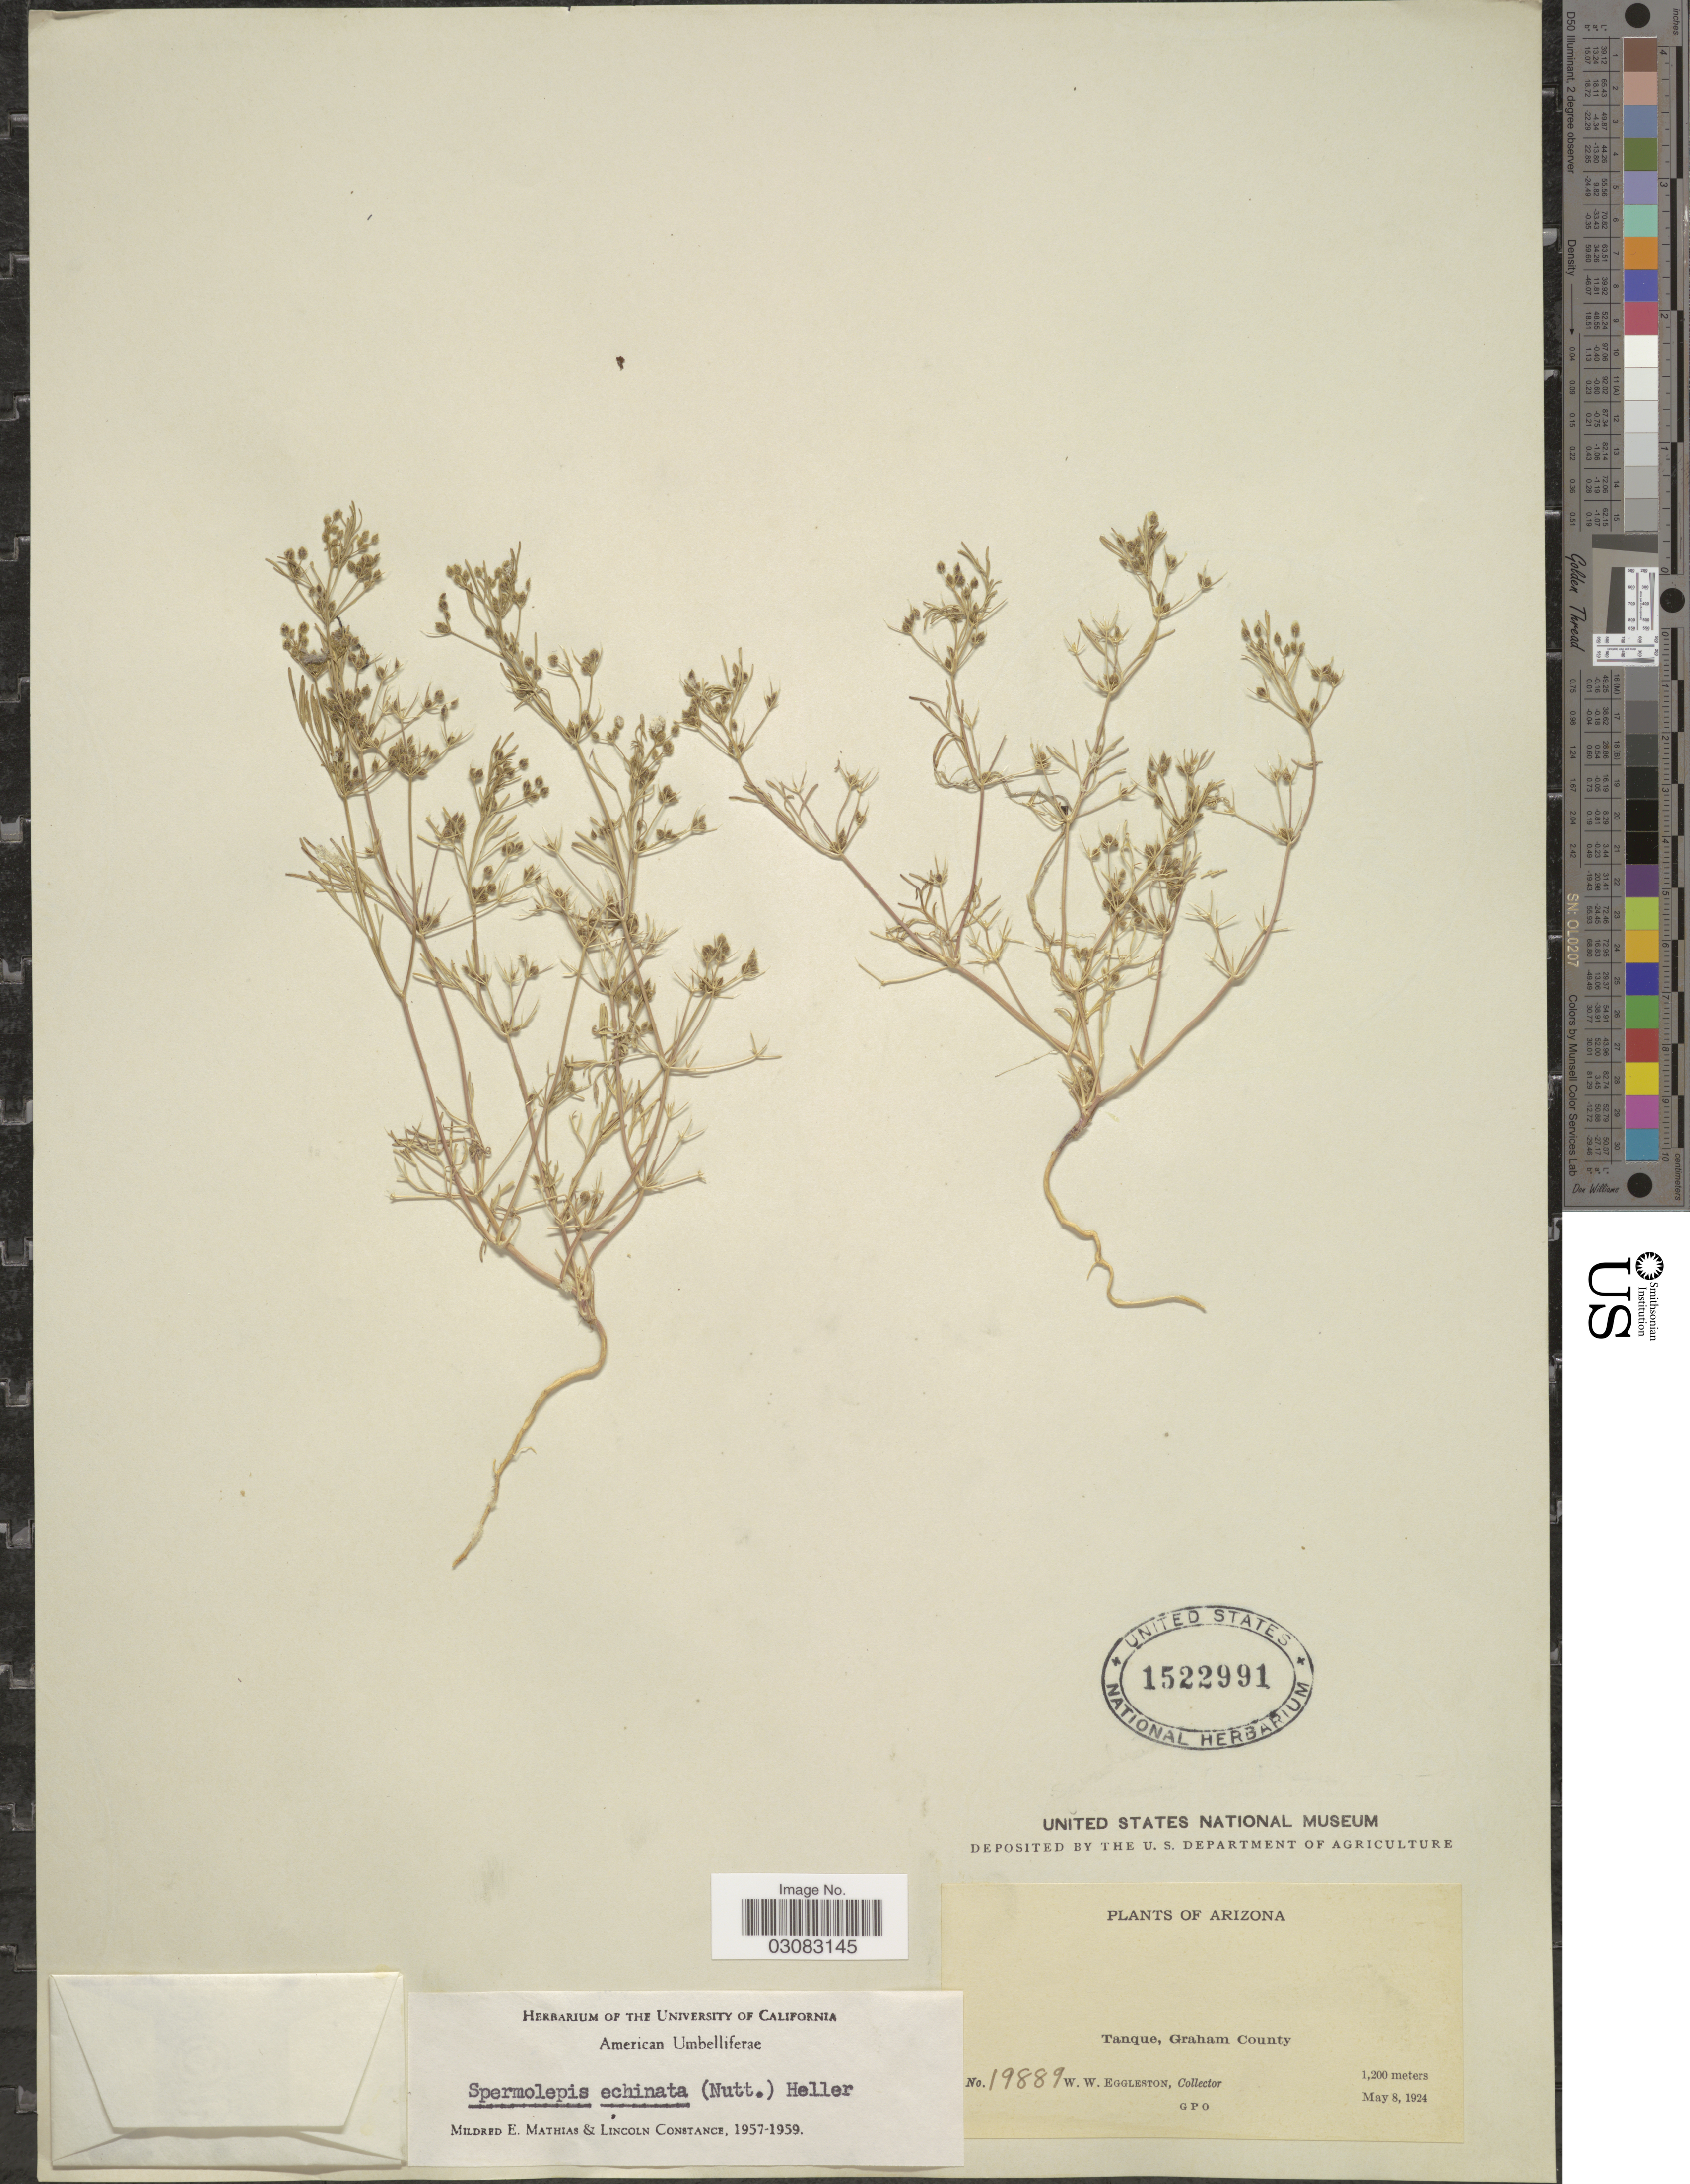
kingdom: Plantae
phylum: Tracheophyta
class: Magnoliopsida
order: Apiales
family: Apiaceae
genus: Spermolepis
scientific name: Spermolepis echinata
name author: (Nutt. ex DC.) A. Heller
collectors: W. W. Eggleston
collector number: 19889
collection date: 1924-05-28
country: United States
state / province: Arizona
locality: Tanque, Graham County.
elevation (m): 1200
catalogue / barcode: US 1522991